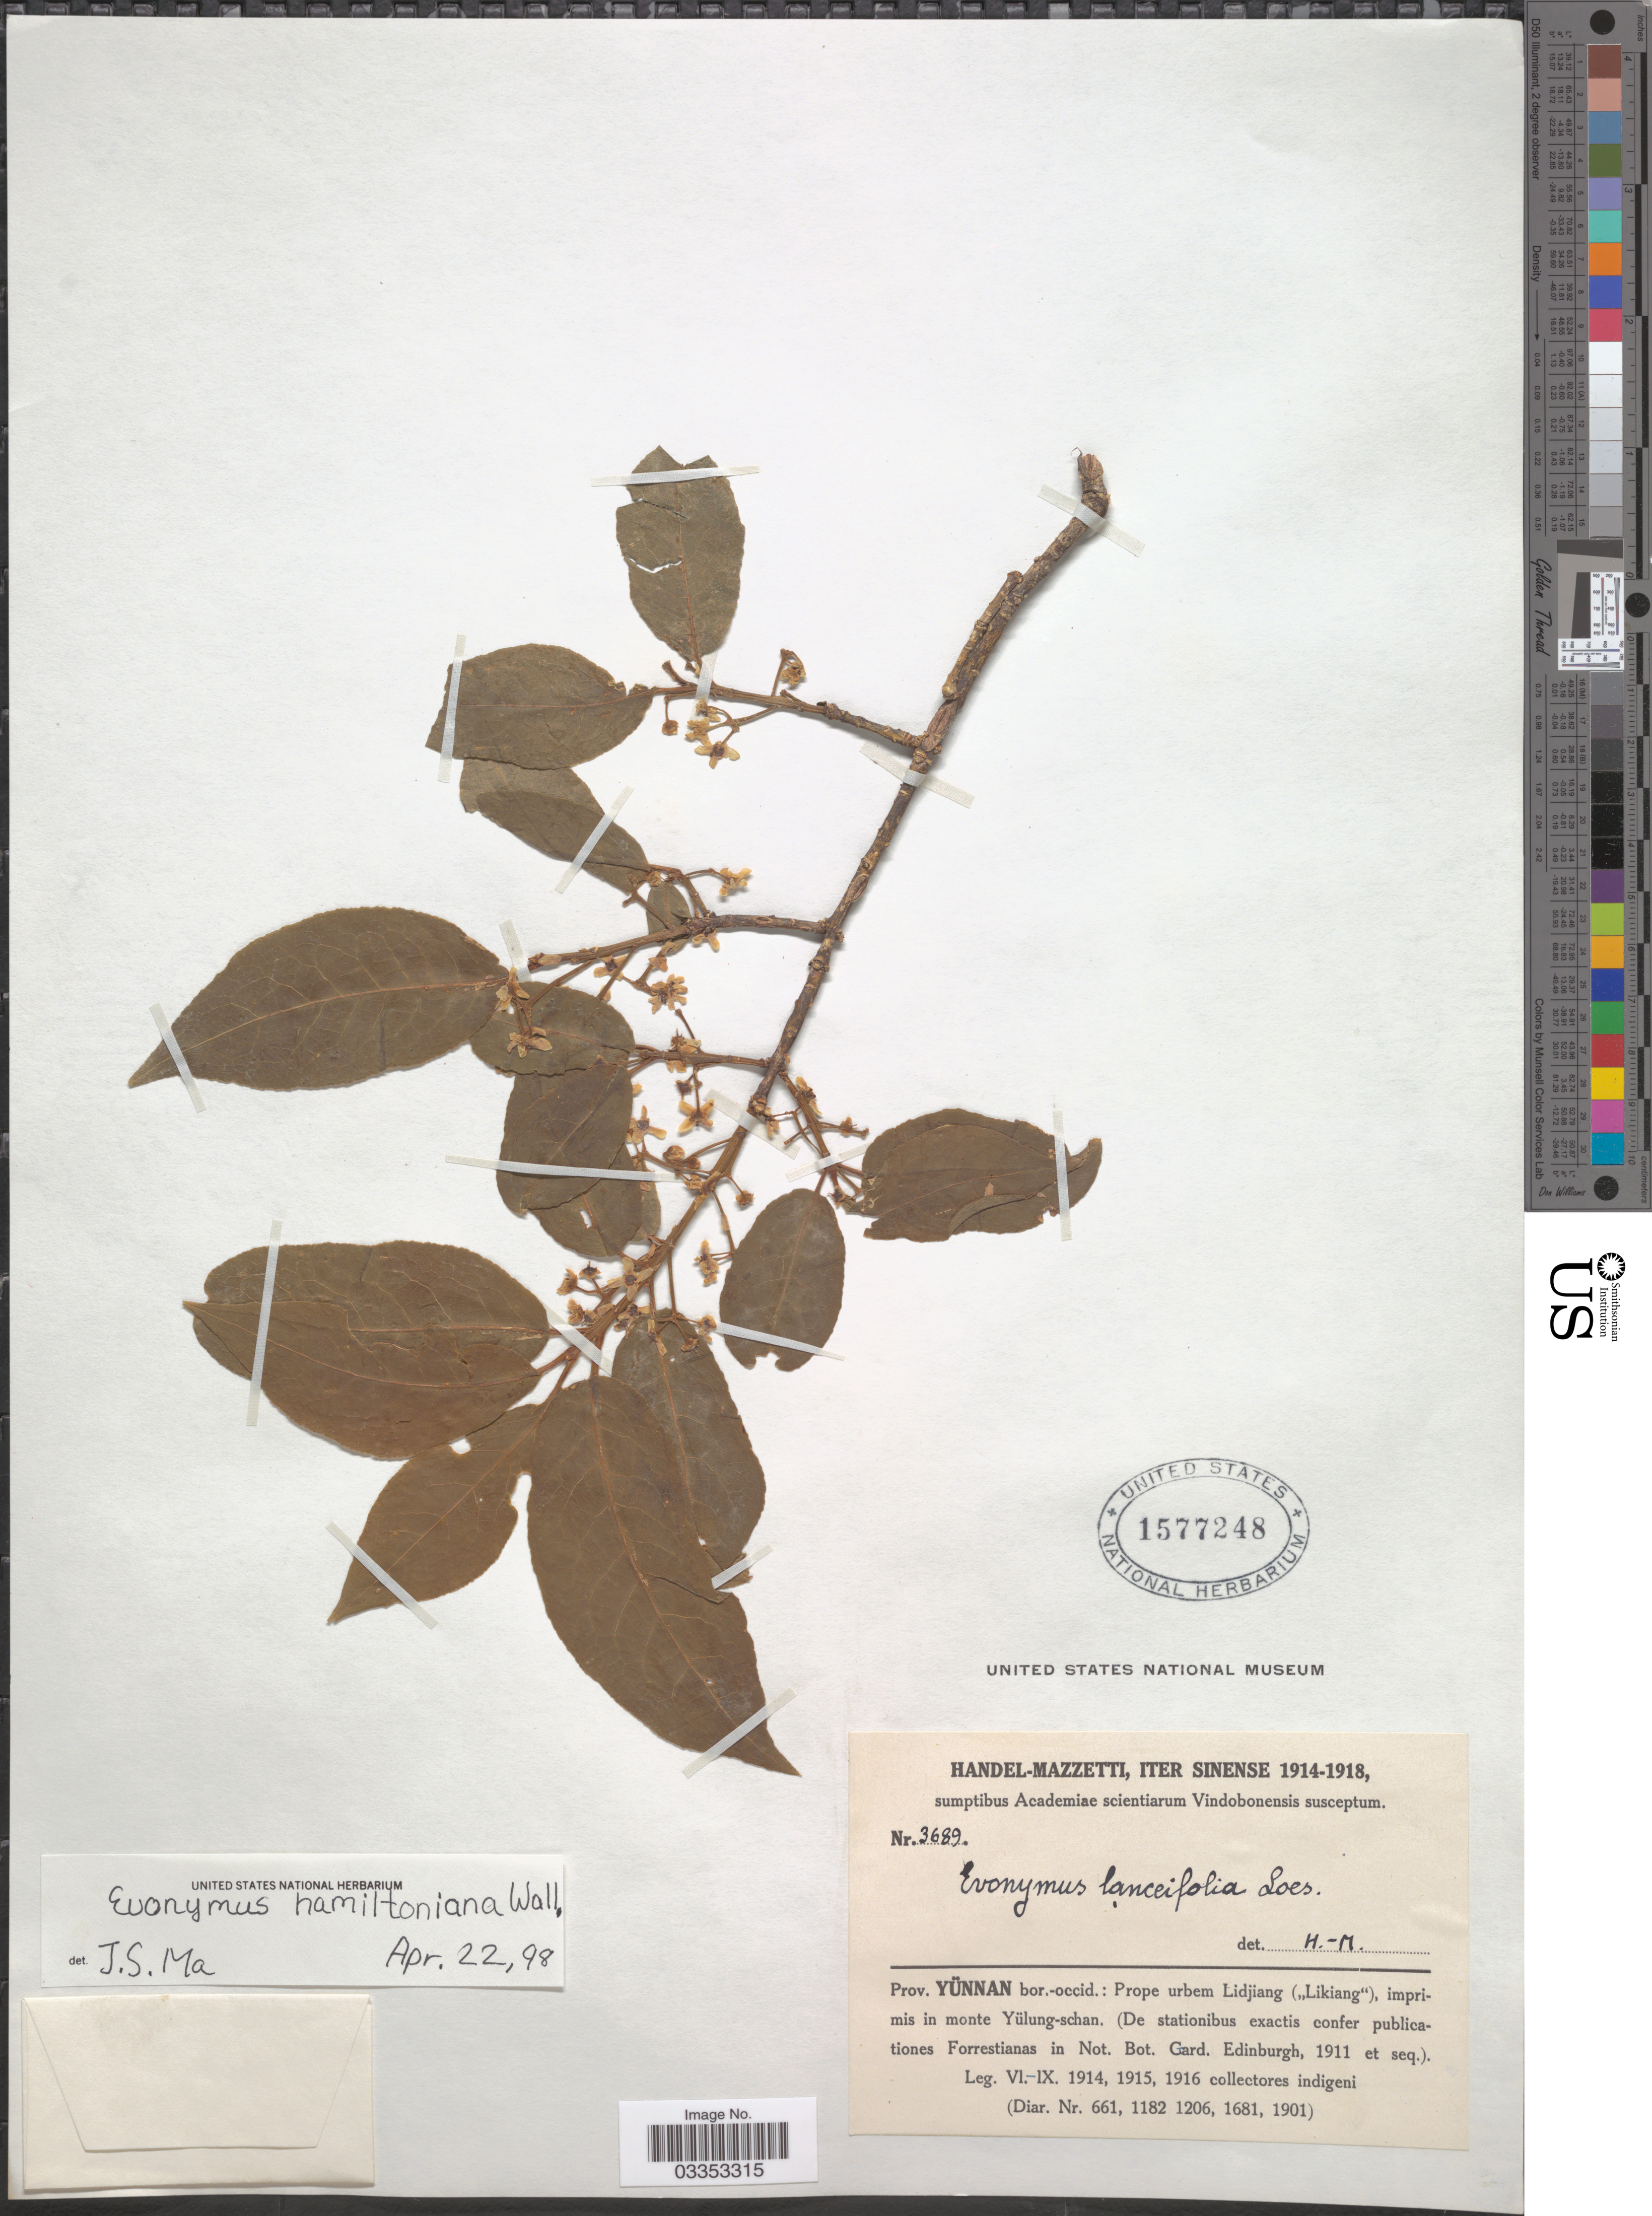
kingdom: Plantae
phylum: Tracheophyta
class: Magnoliopsida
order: Celastrales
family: Celastraceae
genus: Euonymus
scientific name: Euonymus hamiltonianus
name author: Wall.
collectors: Handel-Mazzetti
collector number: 3689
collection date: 1914-06/1916-09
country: China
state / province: Yunnan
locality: Prov. Yünnan bor.-occid.: Prope urbem Lidjiang ("Likiang"), imprimis in monte Yülung-schan.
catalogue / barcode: US 1577248